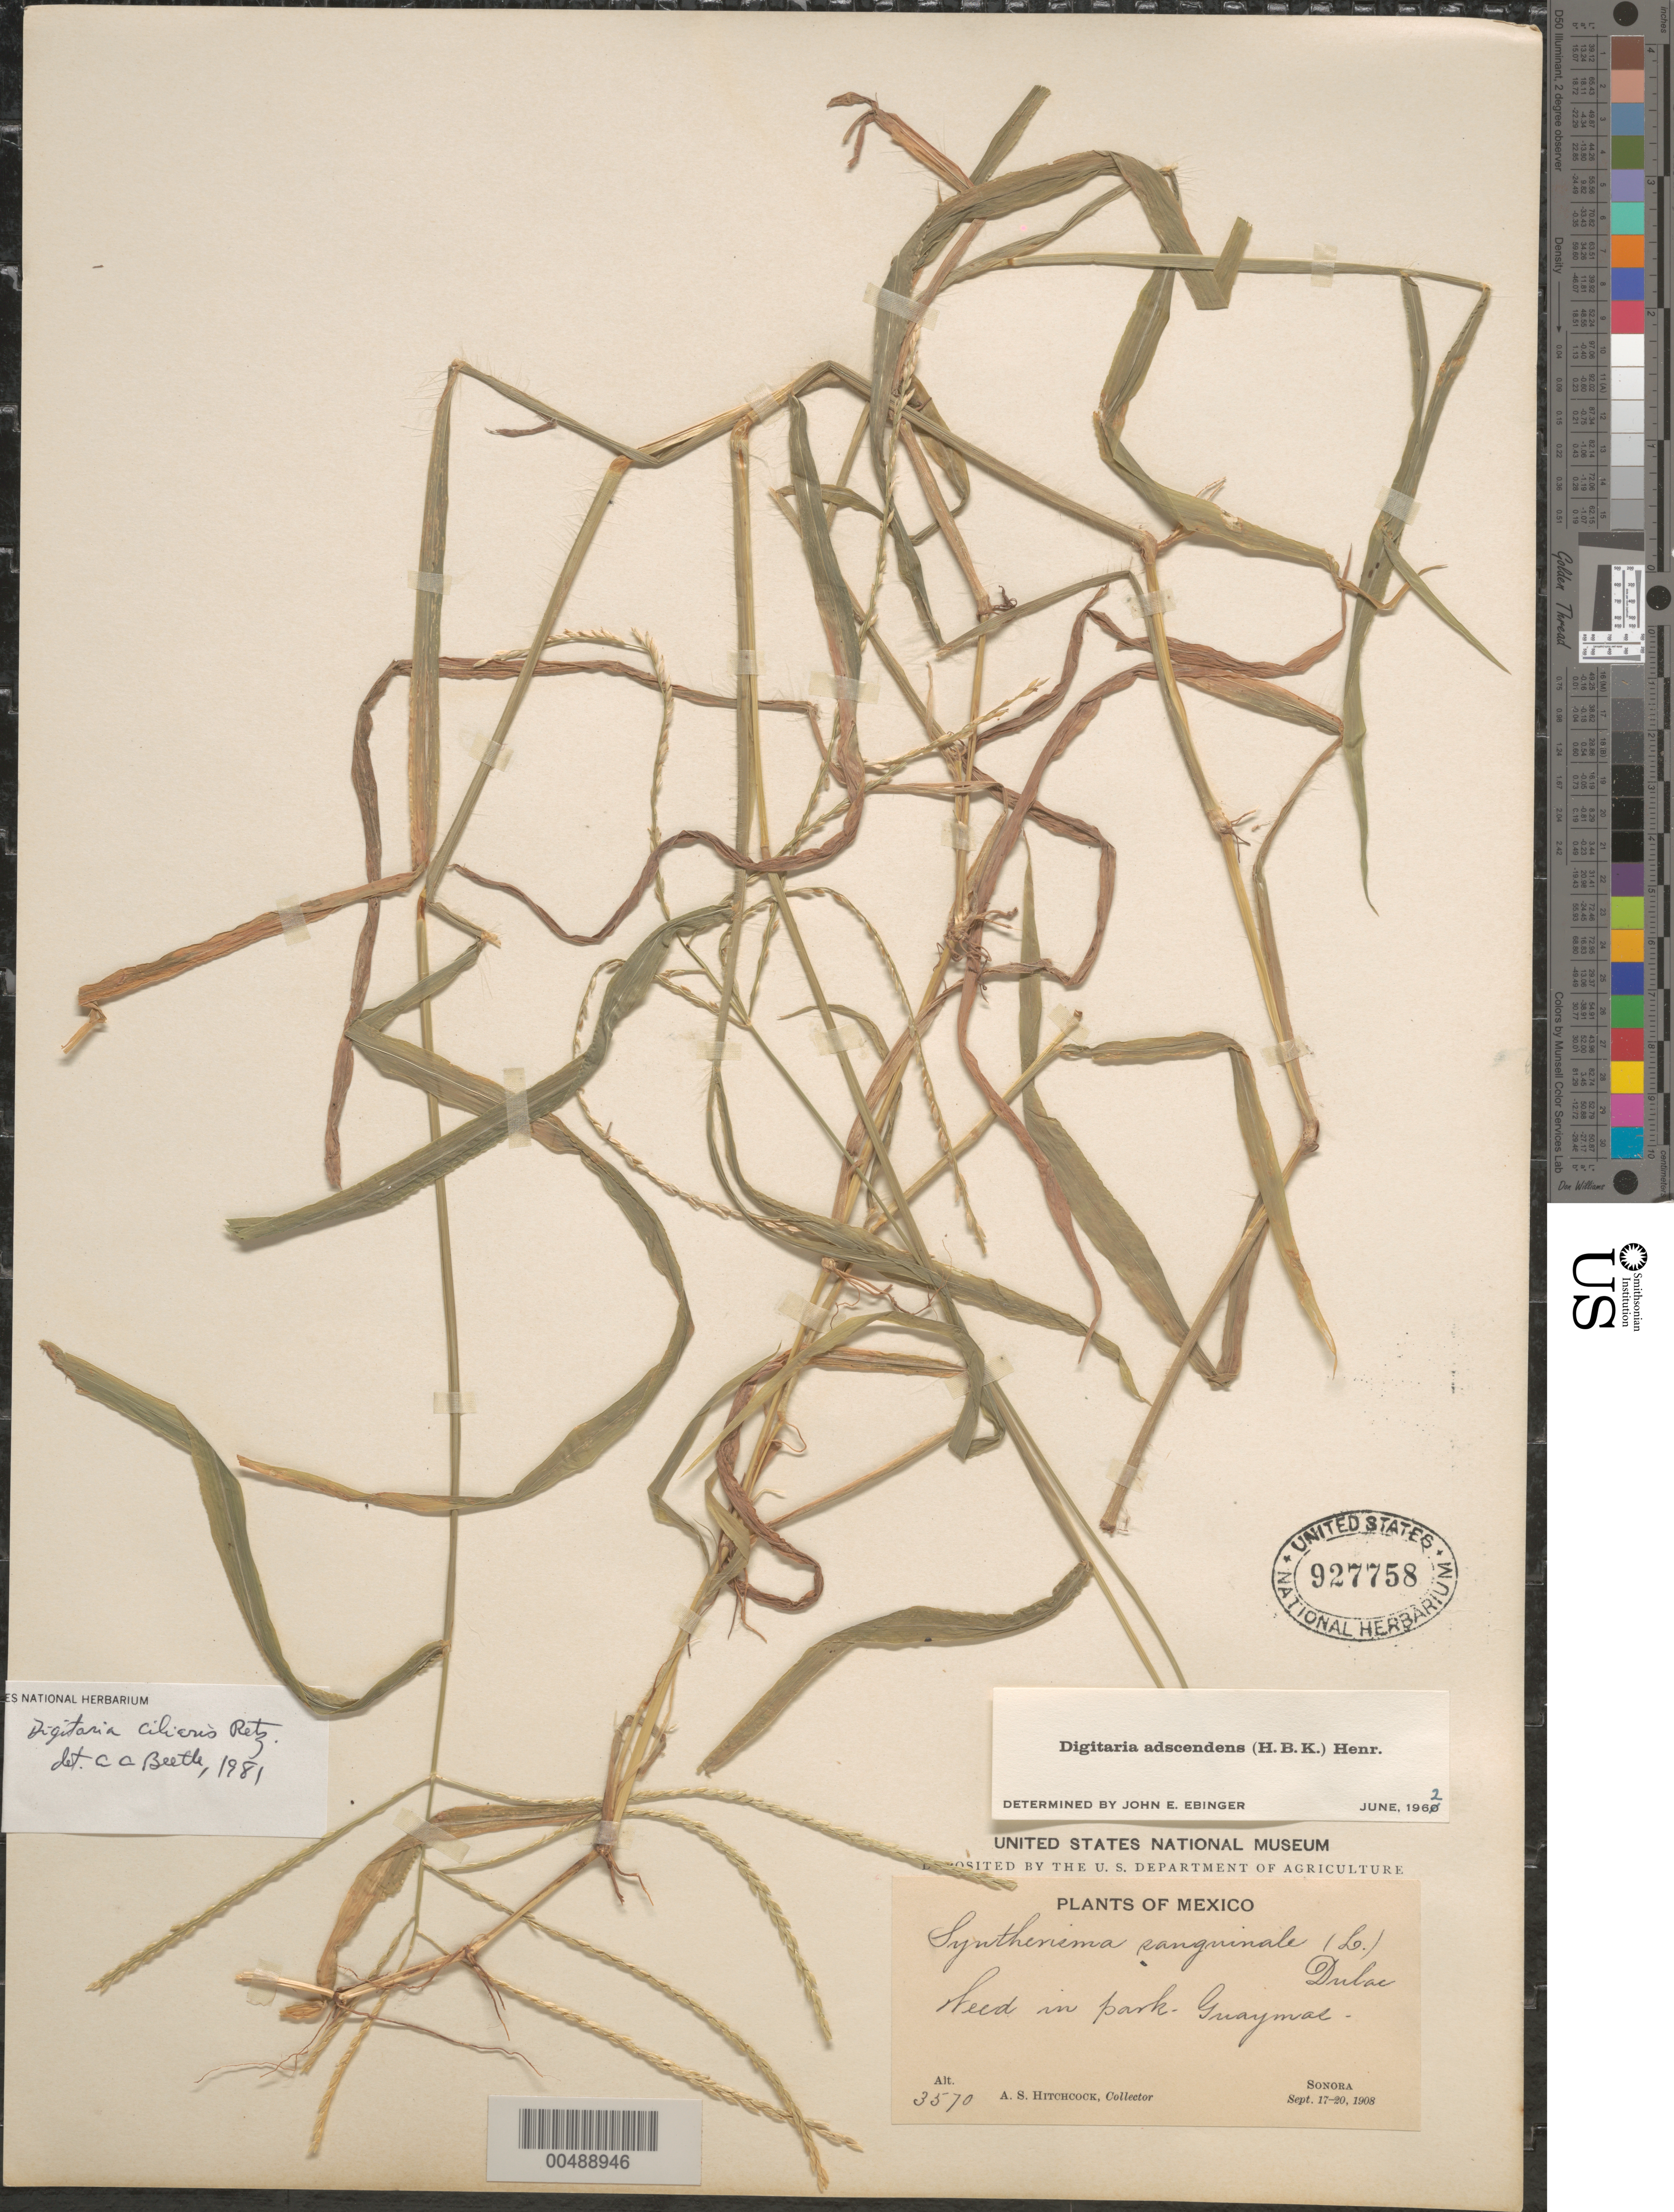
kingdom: Plantae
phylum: Tracheophyta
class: Liliopsida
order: Poales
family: Poaceae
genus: Digitaria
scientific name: Digitaria adscendens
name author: (Kunth) Henr.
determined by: Ebinger, John E.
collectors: A. S. Hitchcock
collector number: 3570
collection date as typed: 17 Sep 1908 to 20 Sep 1908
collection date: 1908-09-17/1908-09-20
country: Mexico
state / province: Sonora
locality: Guaymas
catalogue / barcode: US 927758